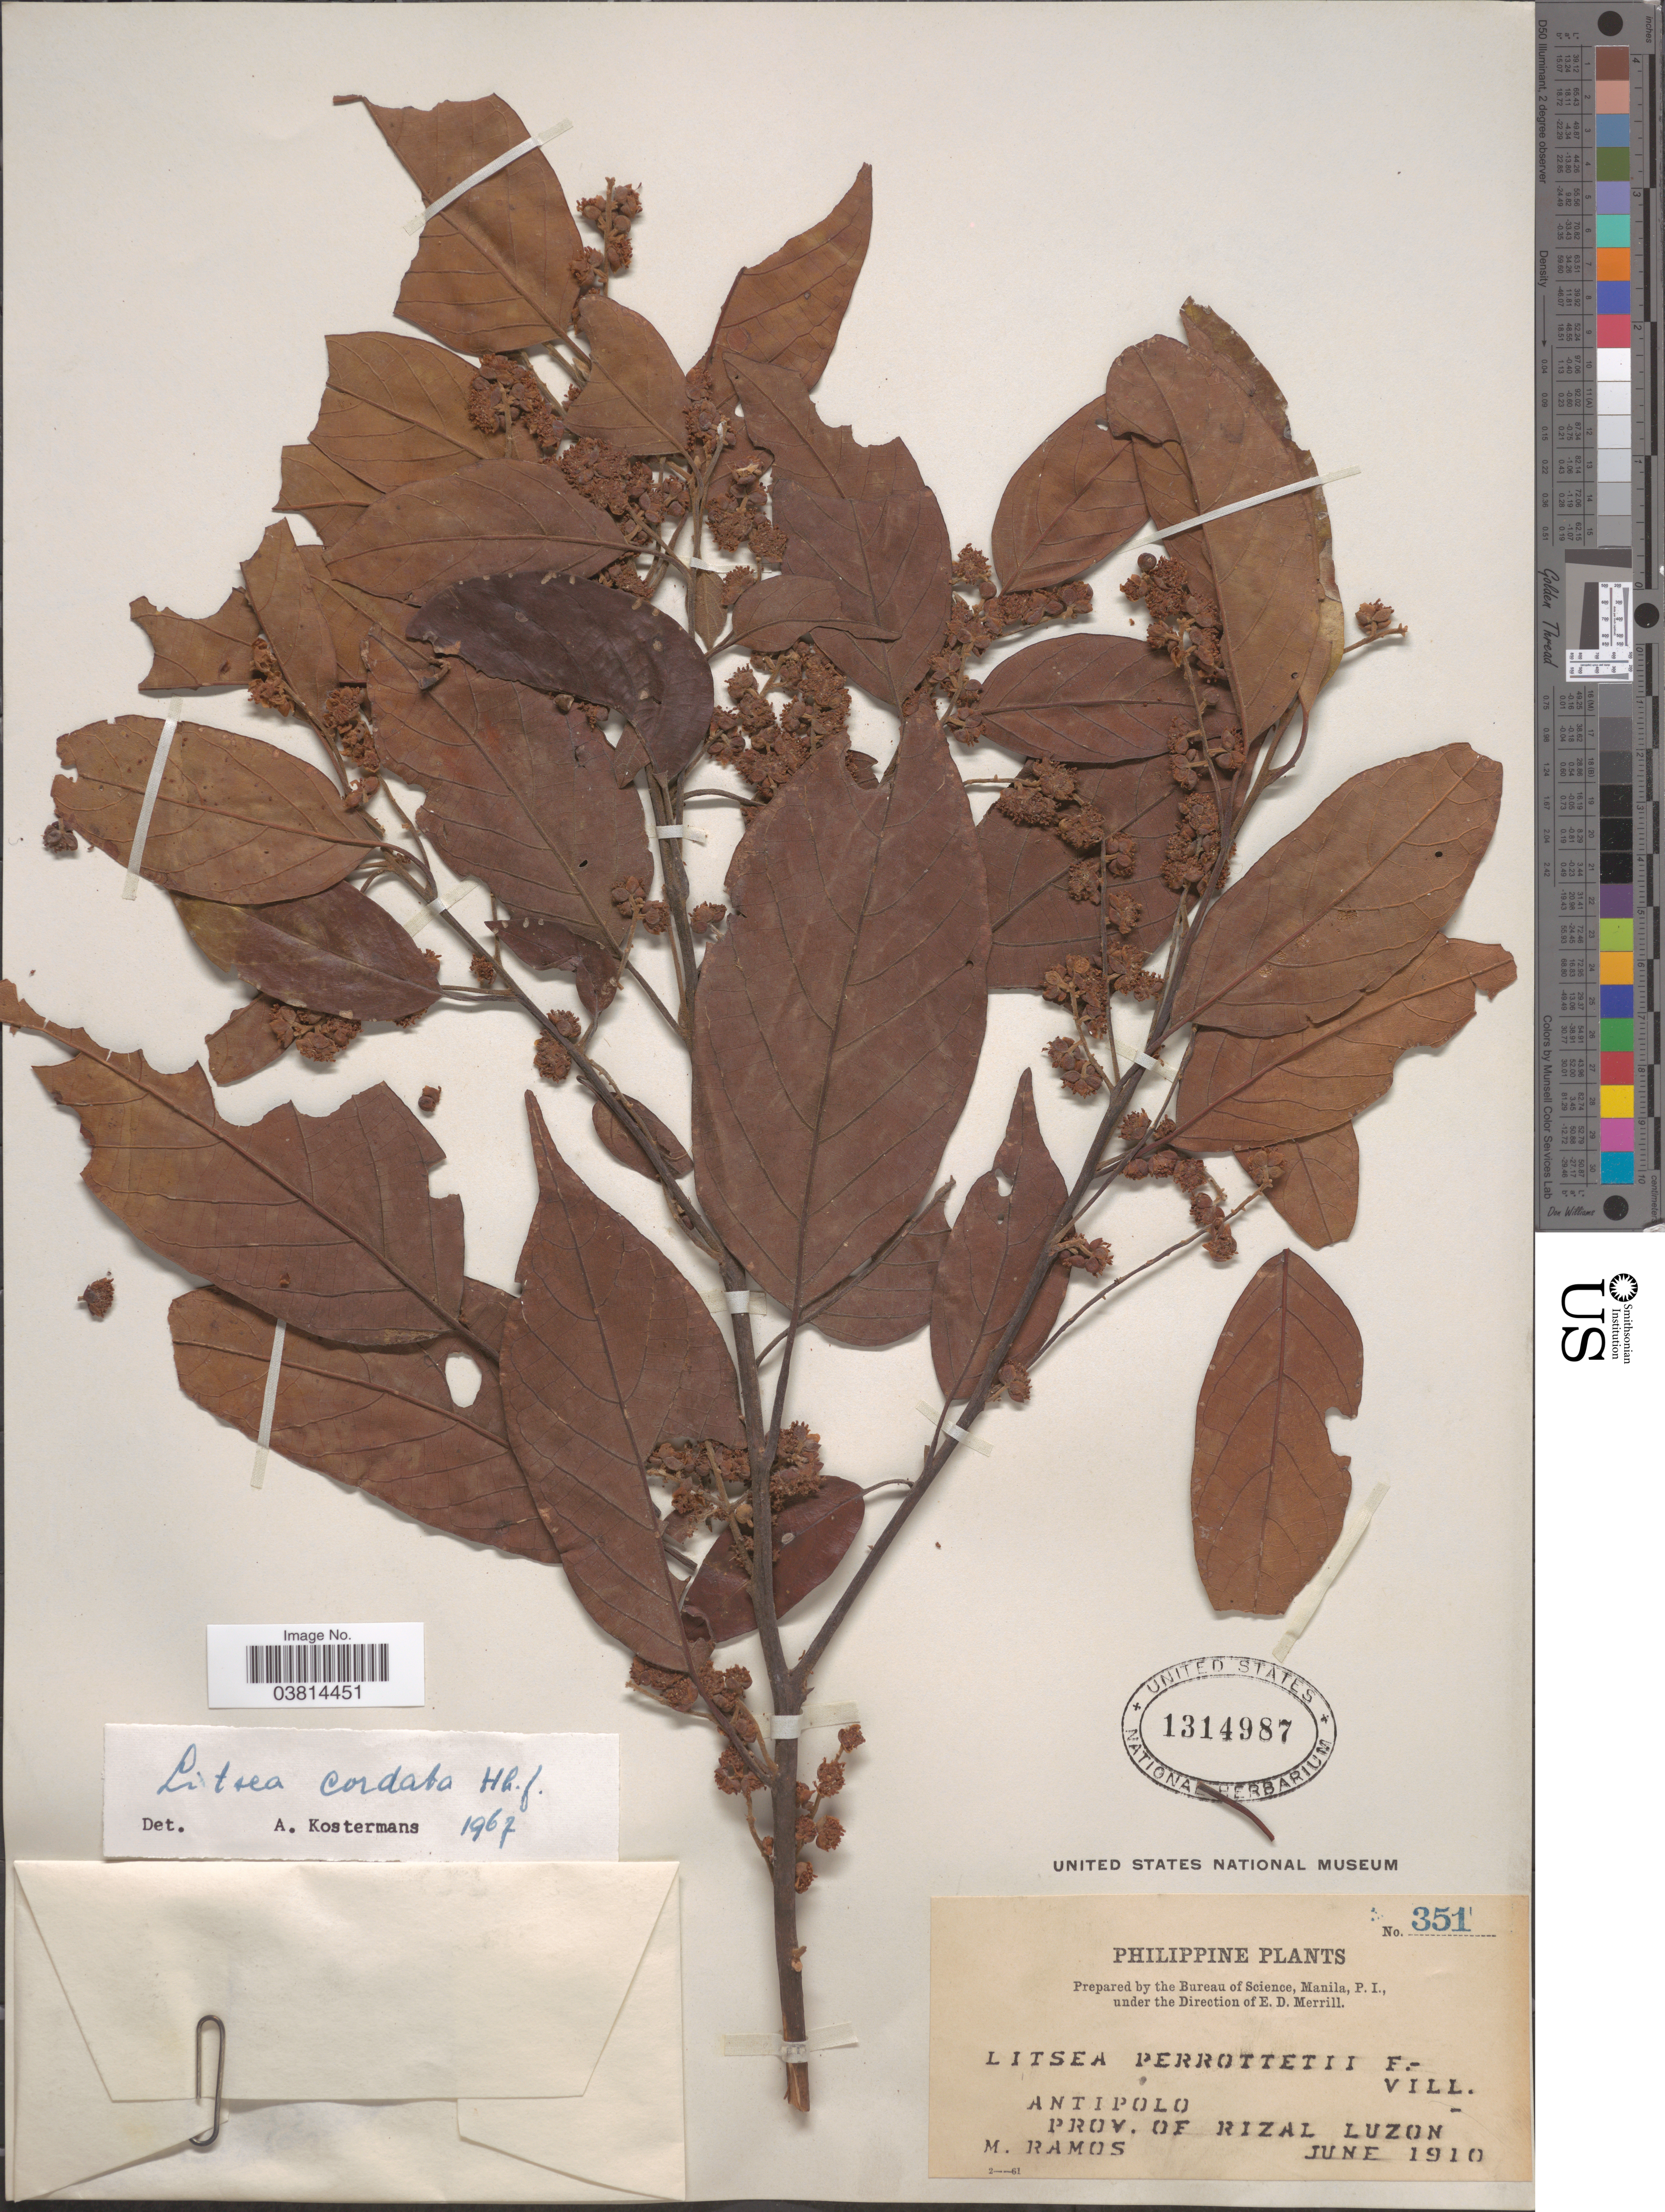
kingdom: Plantae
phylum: Tracheophyta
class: Magnoliopsida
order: Laurales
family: Lauraceae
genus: Litsea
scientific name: Litsea cordata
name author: Hook. f.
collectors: M. Ramos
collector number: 351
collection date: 1910-06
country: Philippines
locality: Antipolo. Prov. of Rizal Luzon.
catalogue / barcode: US 1314987